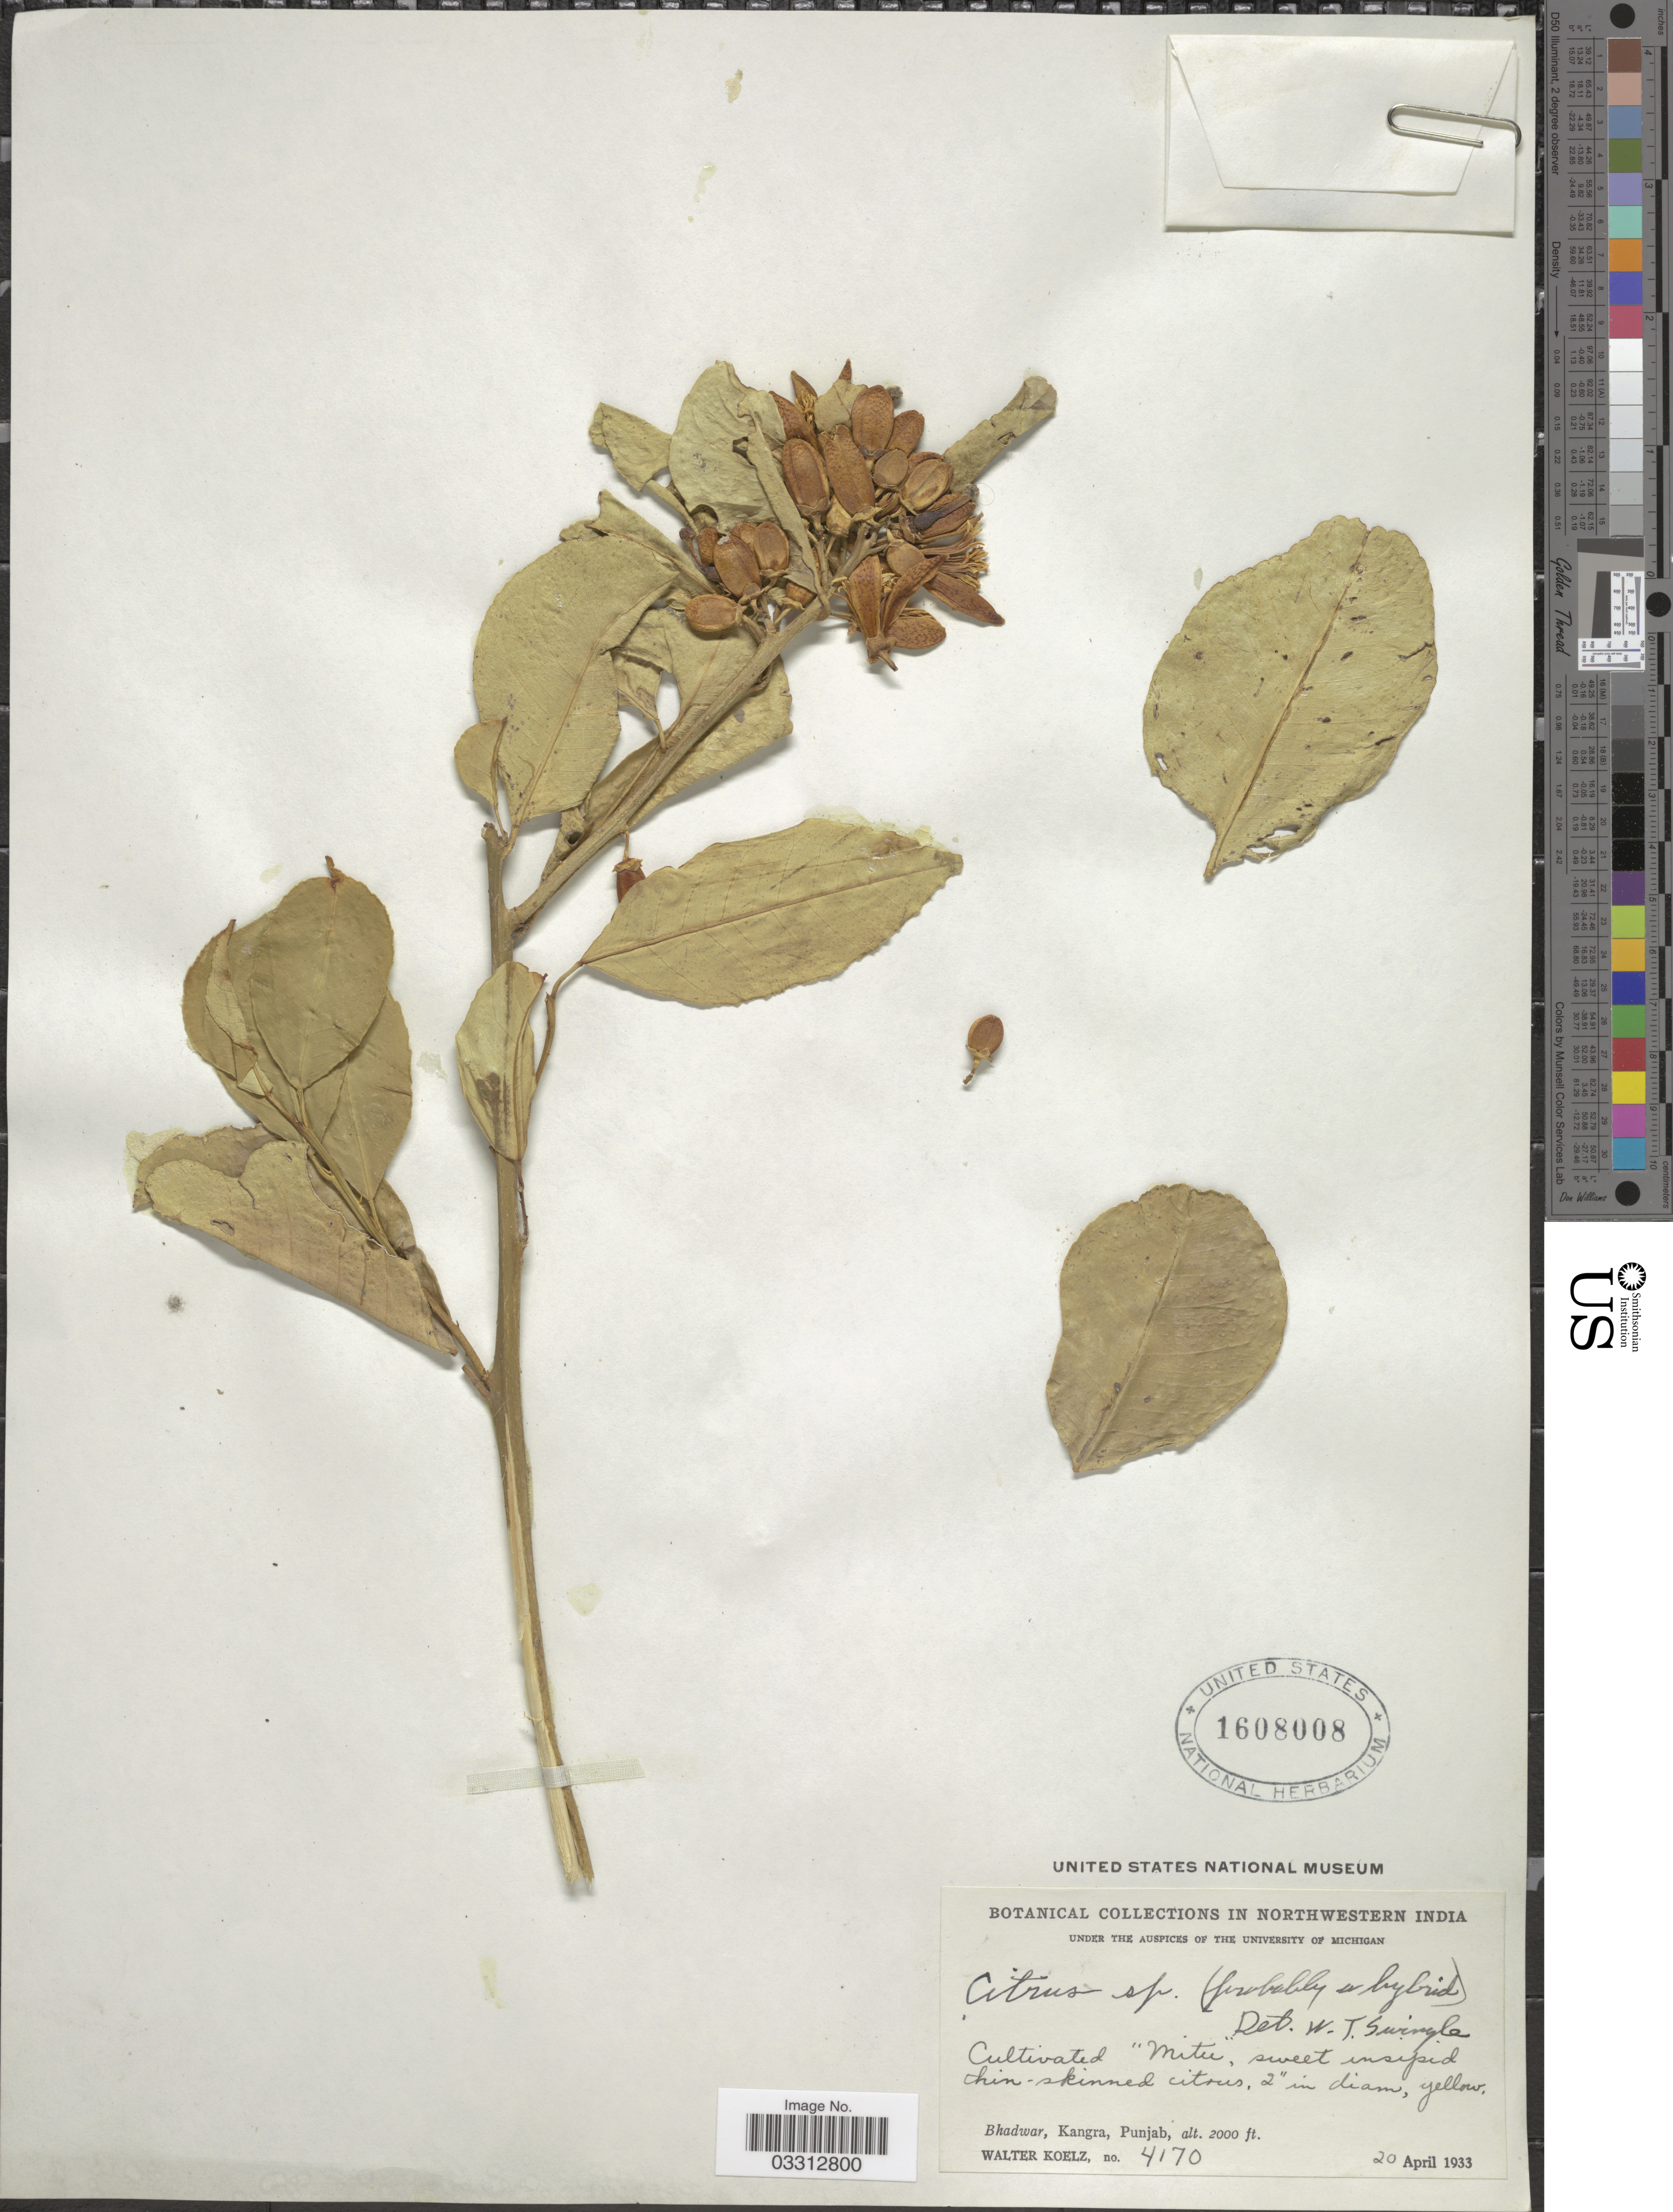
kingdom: Plantae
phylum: Tracheophyta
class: Magnoliopsida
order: Sapindales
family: Rutaceae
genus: Citrus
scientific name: Citrus sp.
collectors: W. N. Koelz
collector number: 4170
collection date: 1933-04-20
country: India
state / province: Punjab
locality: Northwestern India, Bhadwar, Kangra.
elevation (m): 610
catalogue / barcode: US 1608008